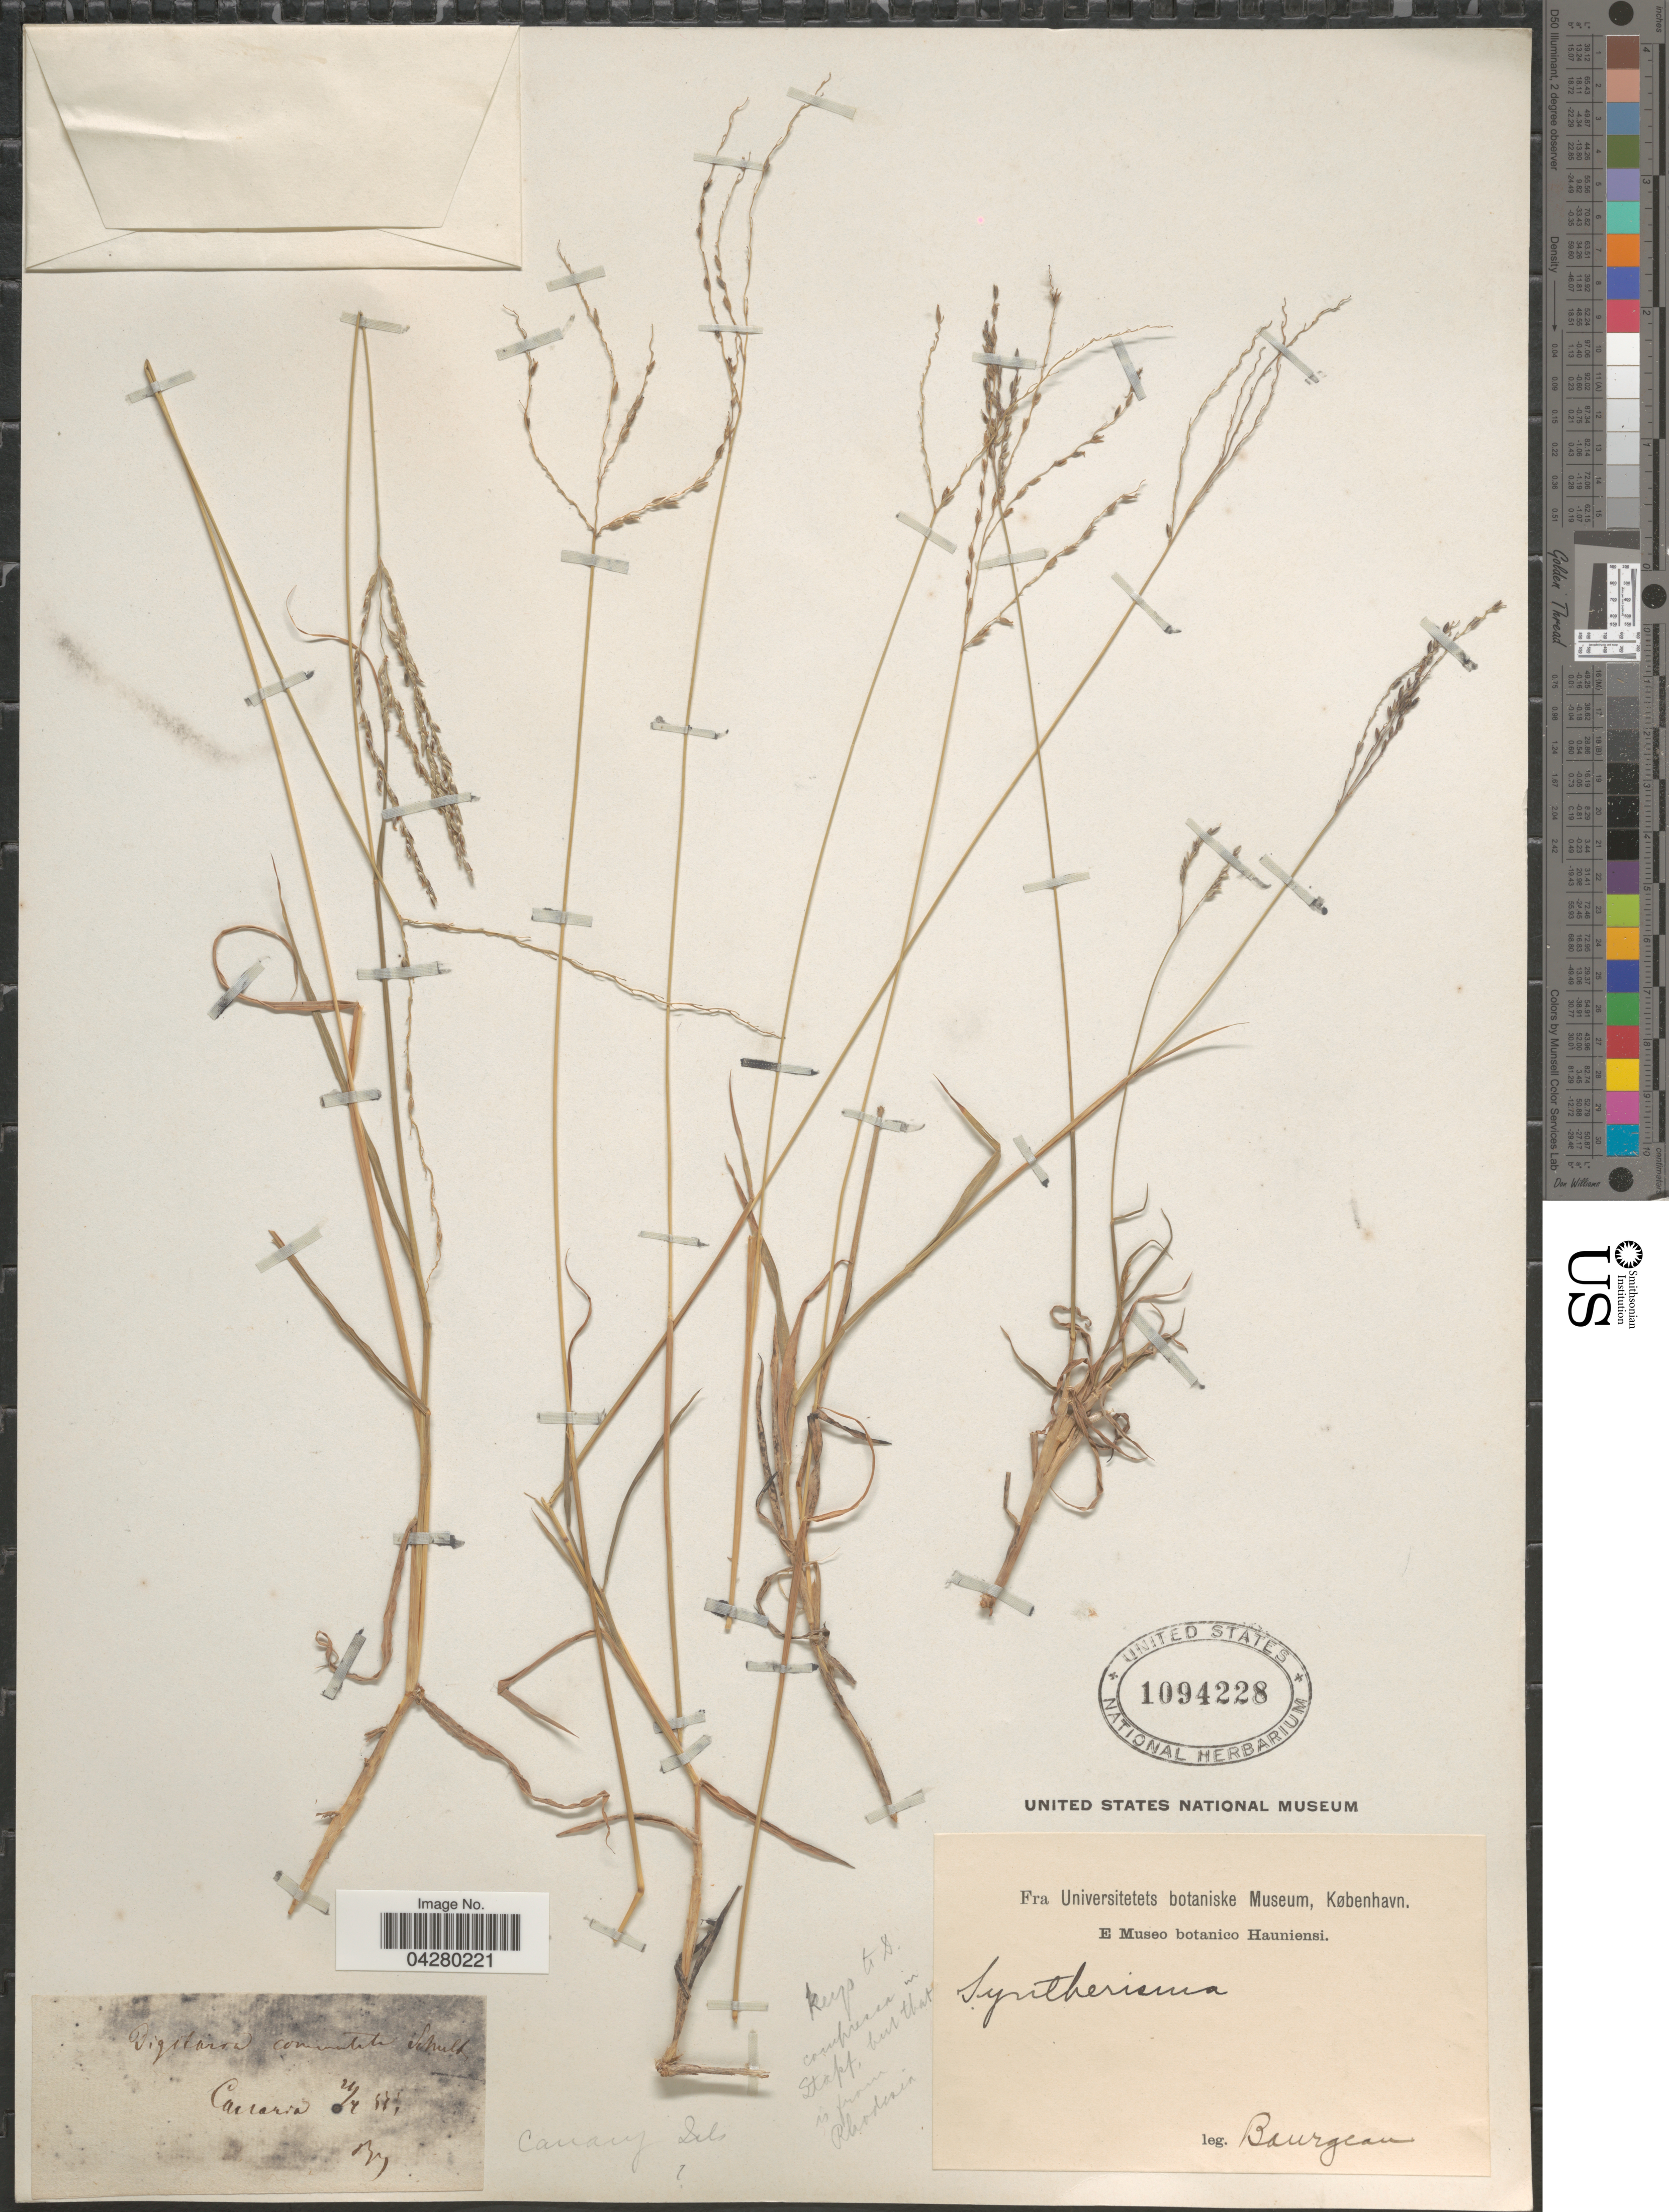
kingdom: Plantae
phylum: Tracheophyta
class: Liliopsida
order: Poales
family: Poaceae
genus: Digitaria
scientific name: Digitaria eriantha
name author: Steud.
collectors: -. Bourgeau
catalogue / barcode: US 1094228